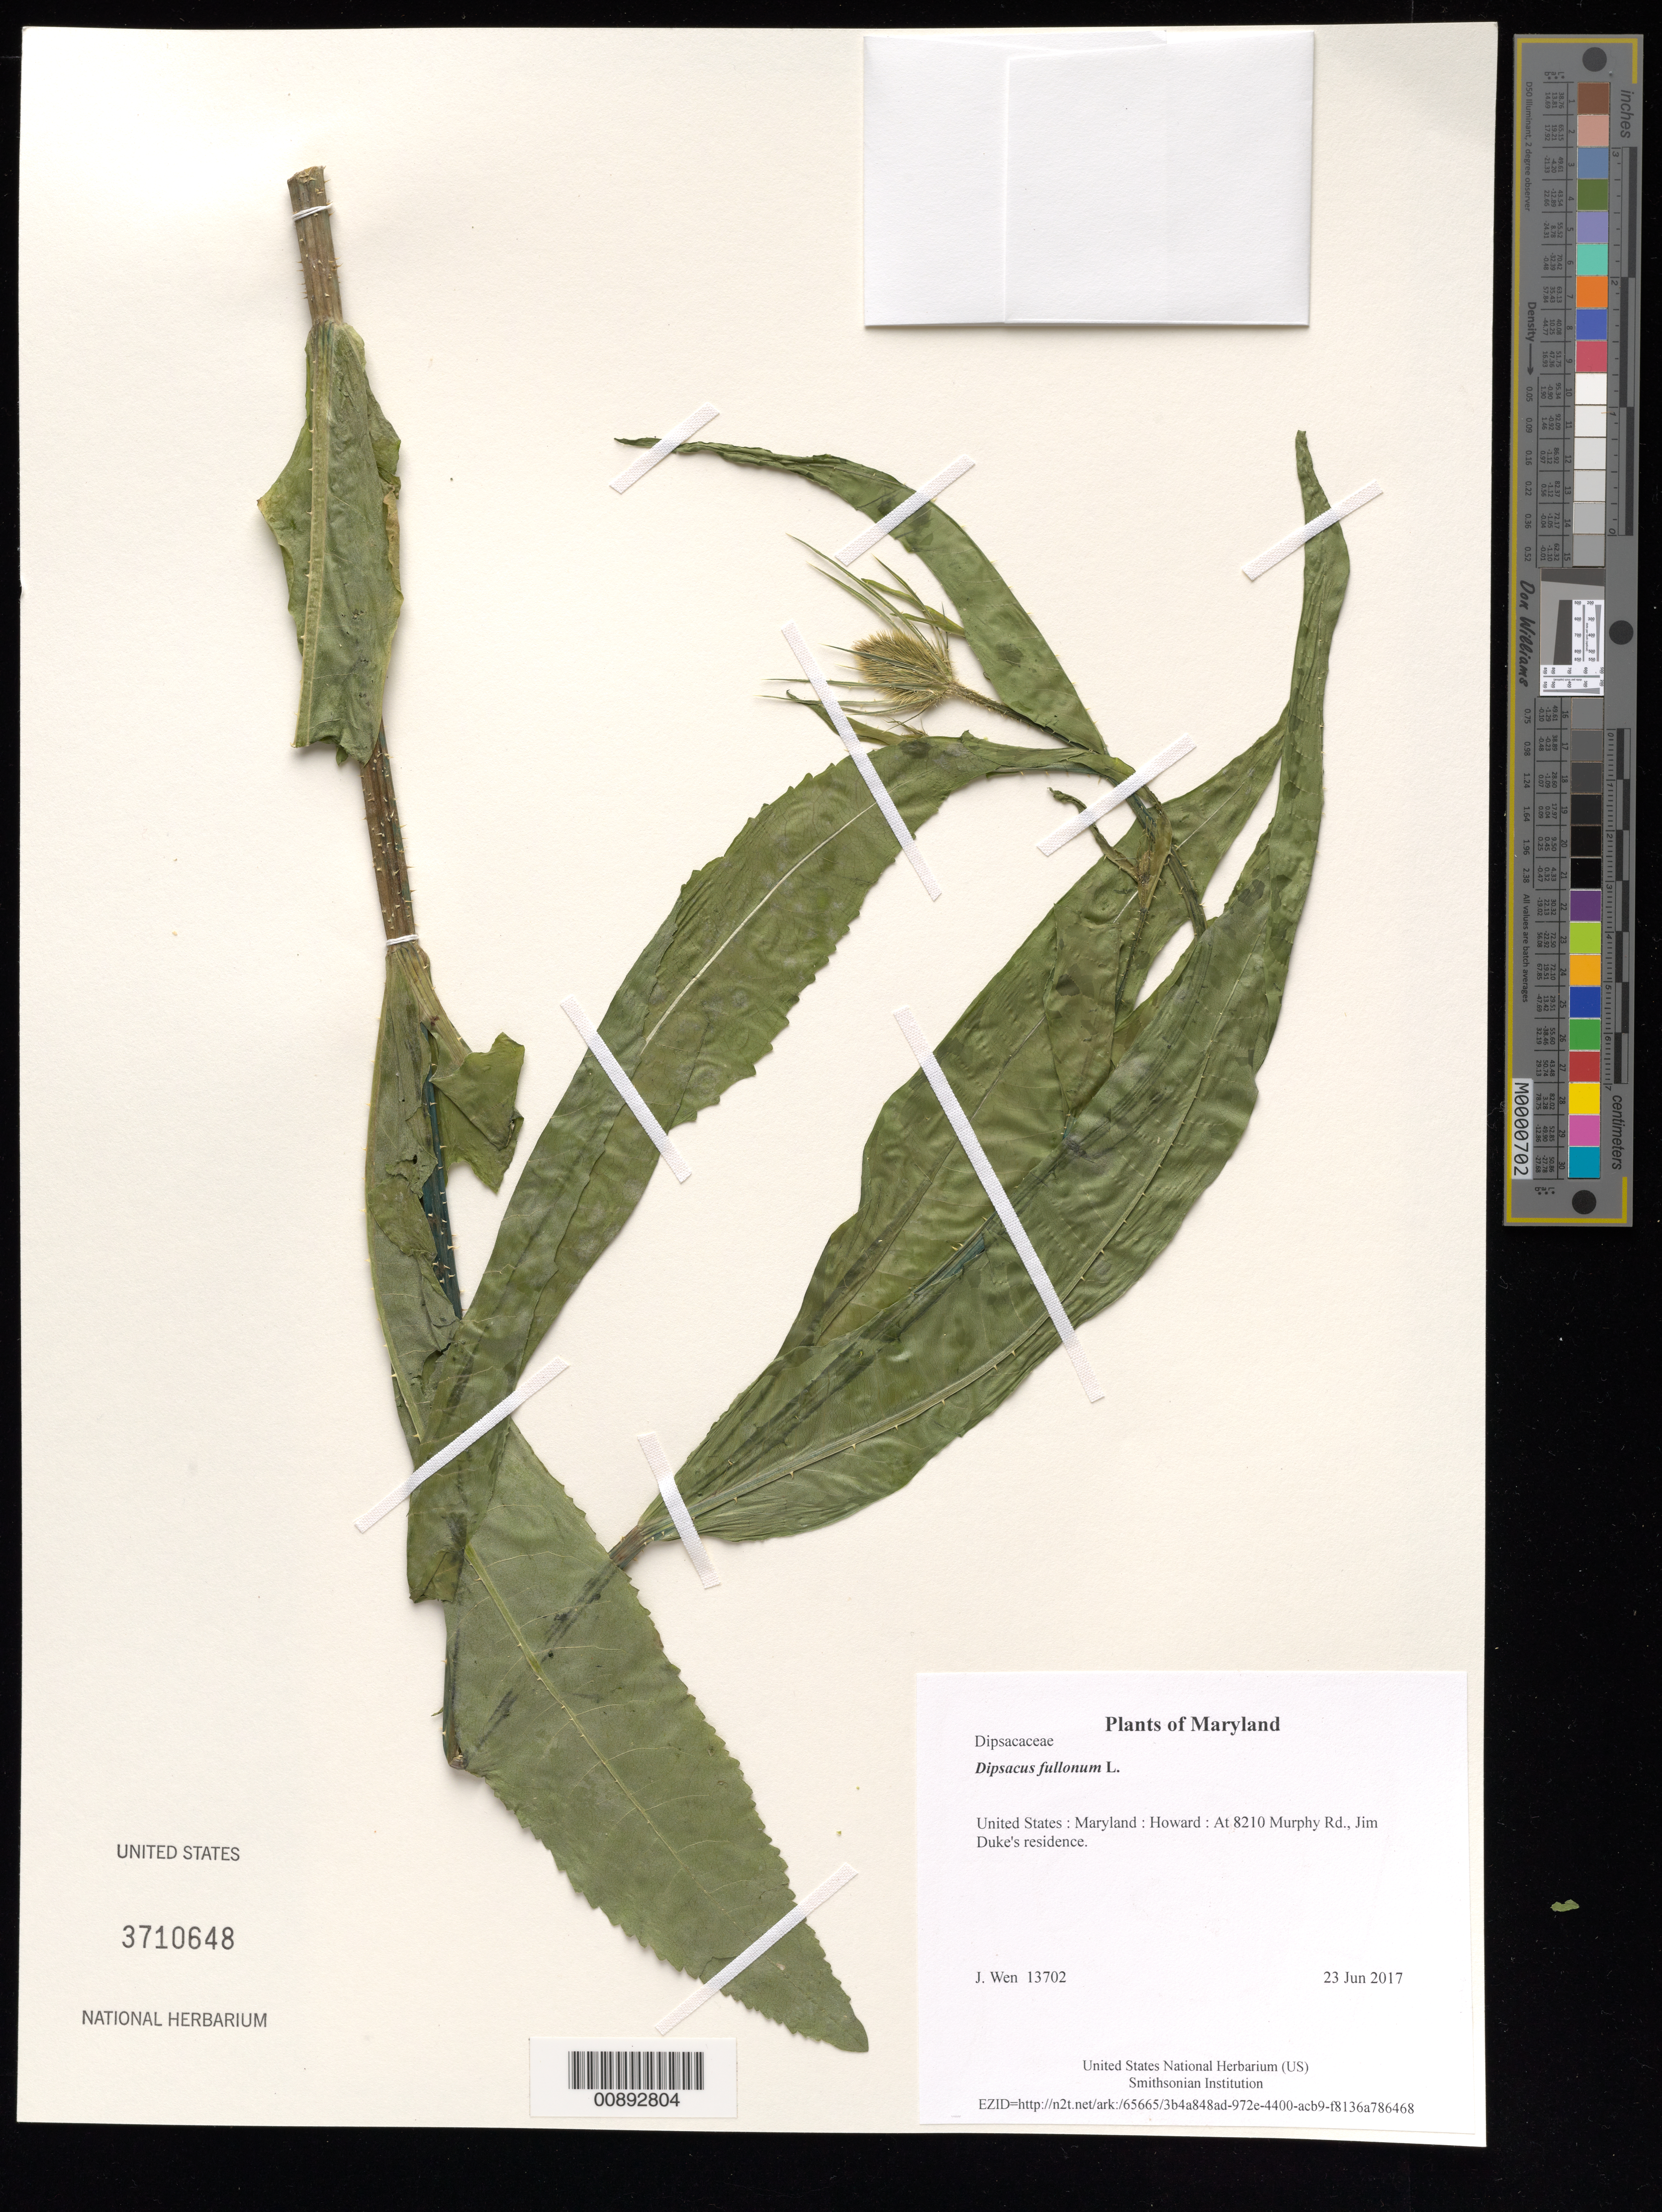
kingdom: Plantae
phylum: Tracheophyta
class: Magnoliopsida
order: Dipsacales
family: Caprifoliaceae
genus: Dipsacus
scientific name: Dipsacus fullonum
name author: L.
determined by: Wen, Jun, (BOT), Smithsonian Institution - National Museum of Natural History (UNITED STATES)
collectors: J. Wen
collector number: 13702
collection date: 2017-06-23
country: United States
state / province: Maryland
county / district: Howard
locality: At 8210 Murphy Rd., Jim Duke's residence.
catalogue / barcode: US 3710648